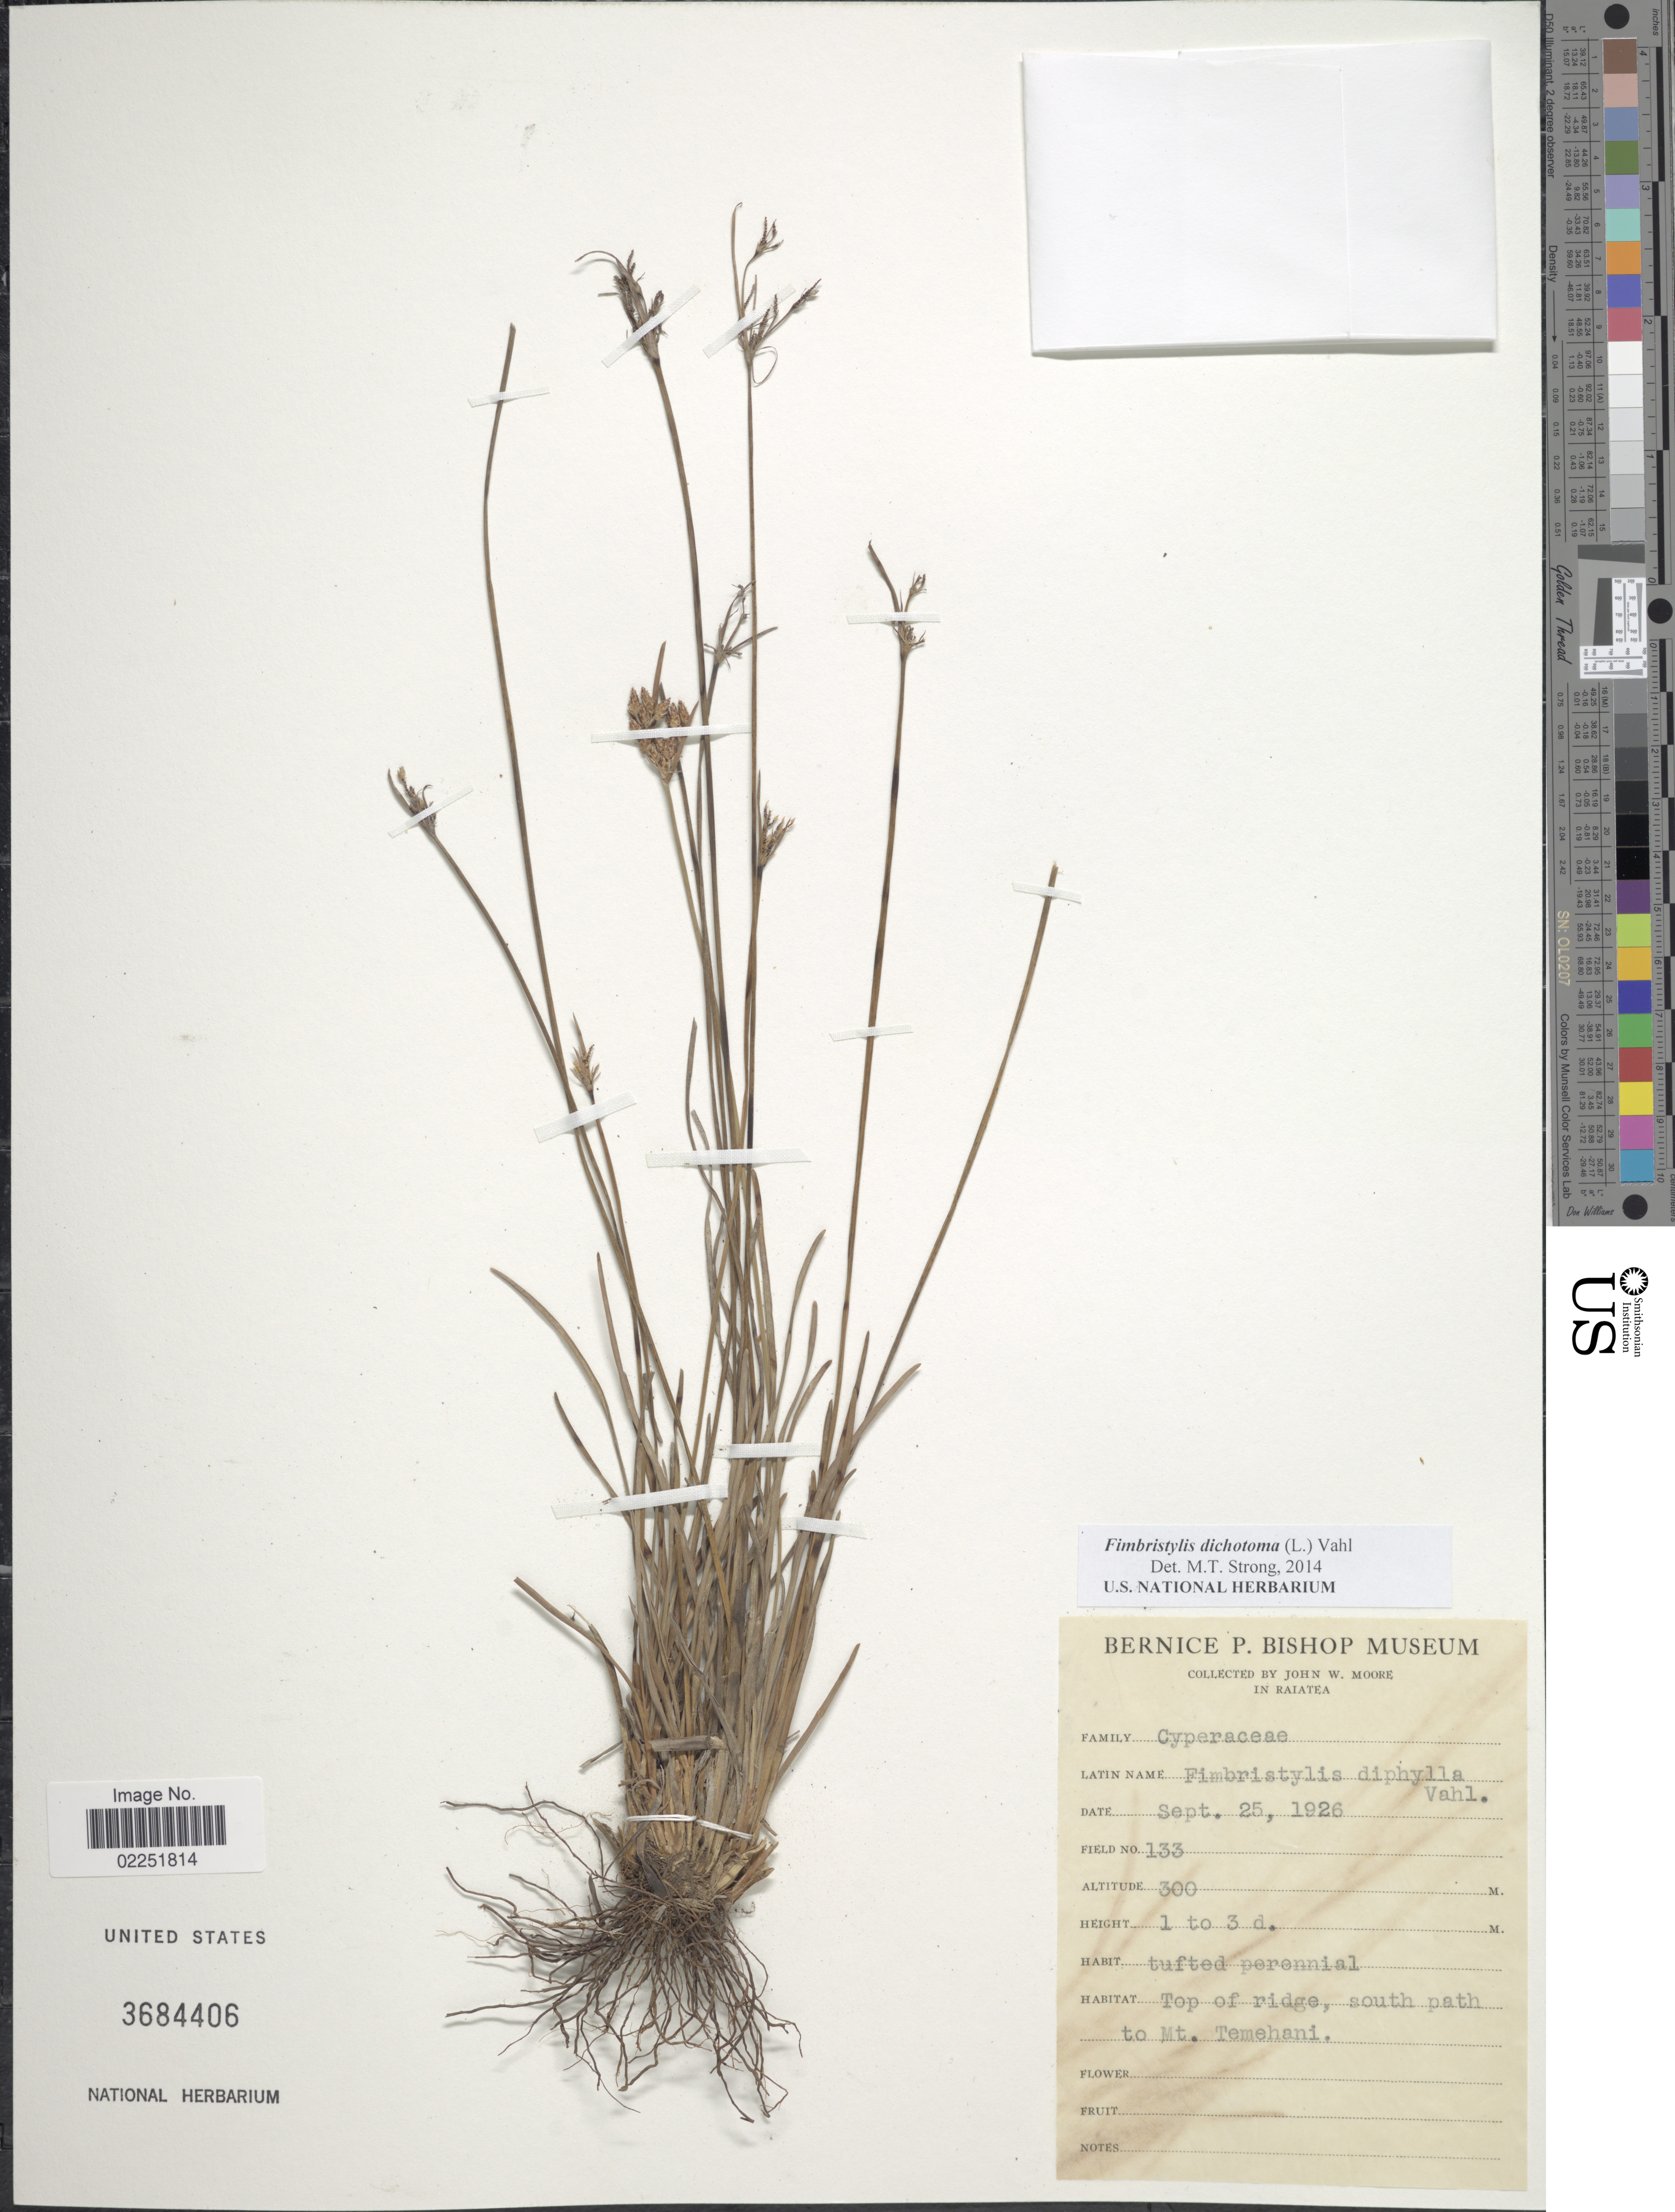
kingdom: Plantae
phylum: Tracheophyta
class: Liliopsida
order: Poales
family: Cyperaceae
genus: Fimbristylis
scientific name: Fimbristylis dichotoma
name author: (L.) Vahl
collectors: J. Moore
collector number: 133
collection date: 1926-09-25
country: French Polynesia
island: Raiatea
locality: Raiatea, Top of ridge, south path to Mt. Temehani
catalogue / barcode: US 3684406